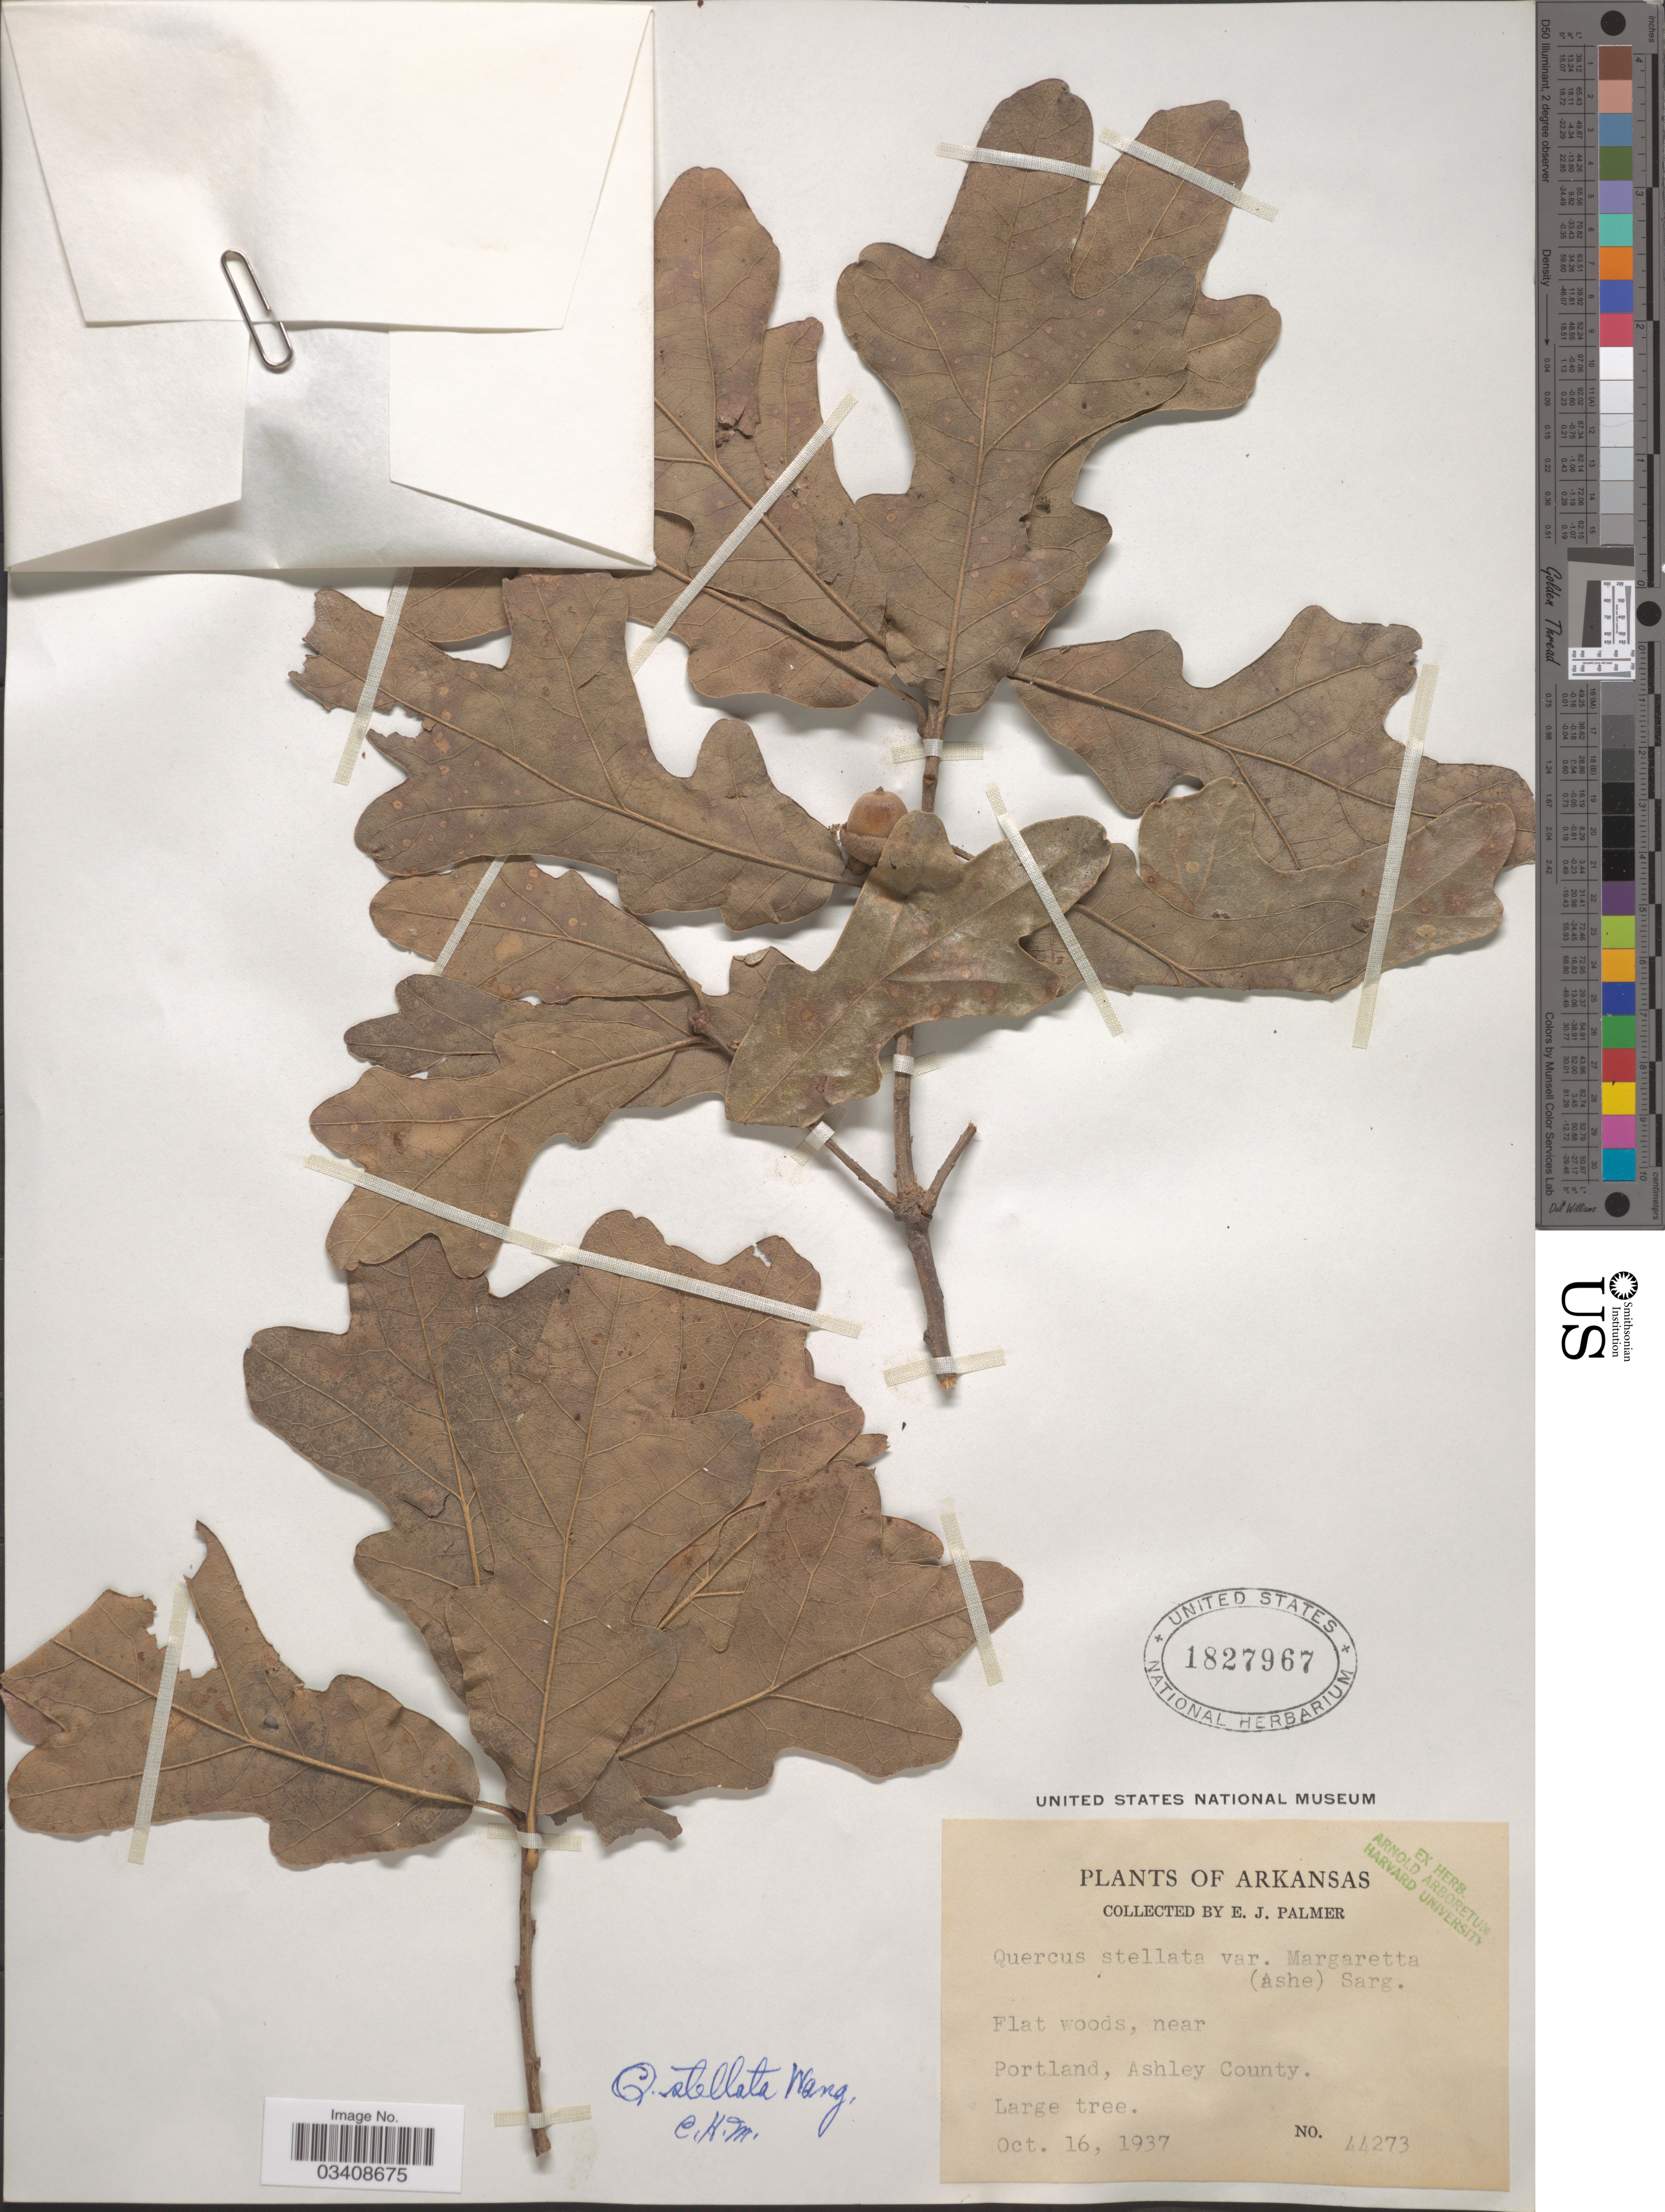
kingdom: Plantae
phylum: Tracheophyta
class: Magnoliopsida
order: Fagales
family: Fagaceae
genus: Quercus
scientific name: Quercus stellata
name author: Wangenh.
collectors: E. J. Palmer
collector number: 44273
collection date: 1937-10-16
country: United States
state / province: Arkansas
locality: Portland, Ashley County.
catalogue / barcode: US 1827967